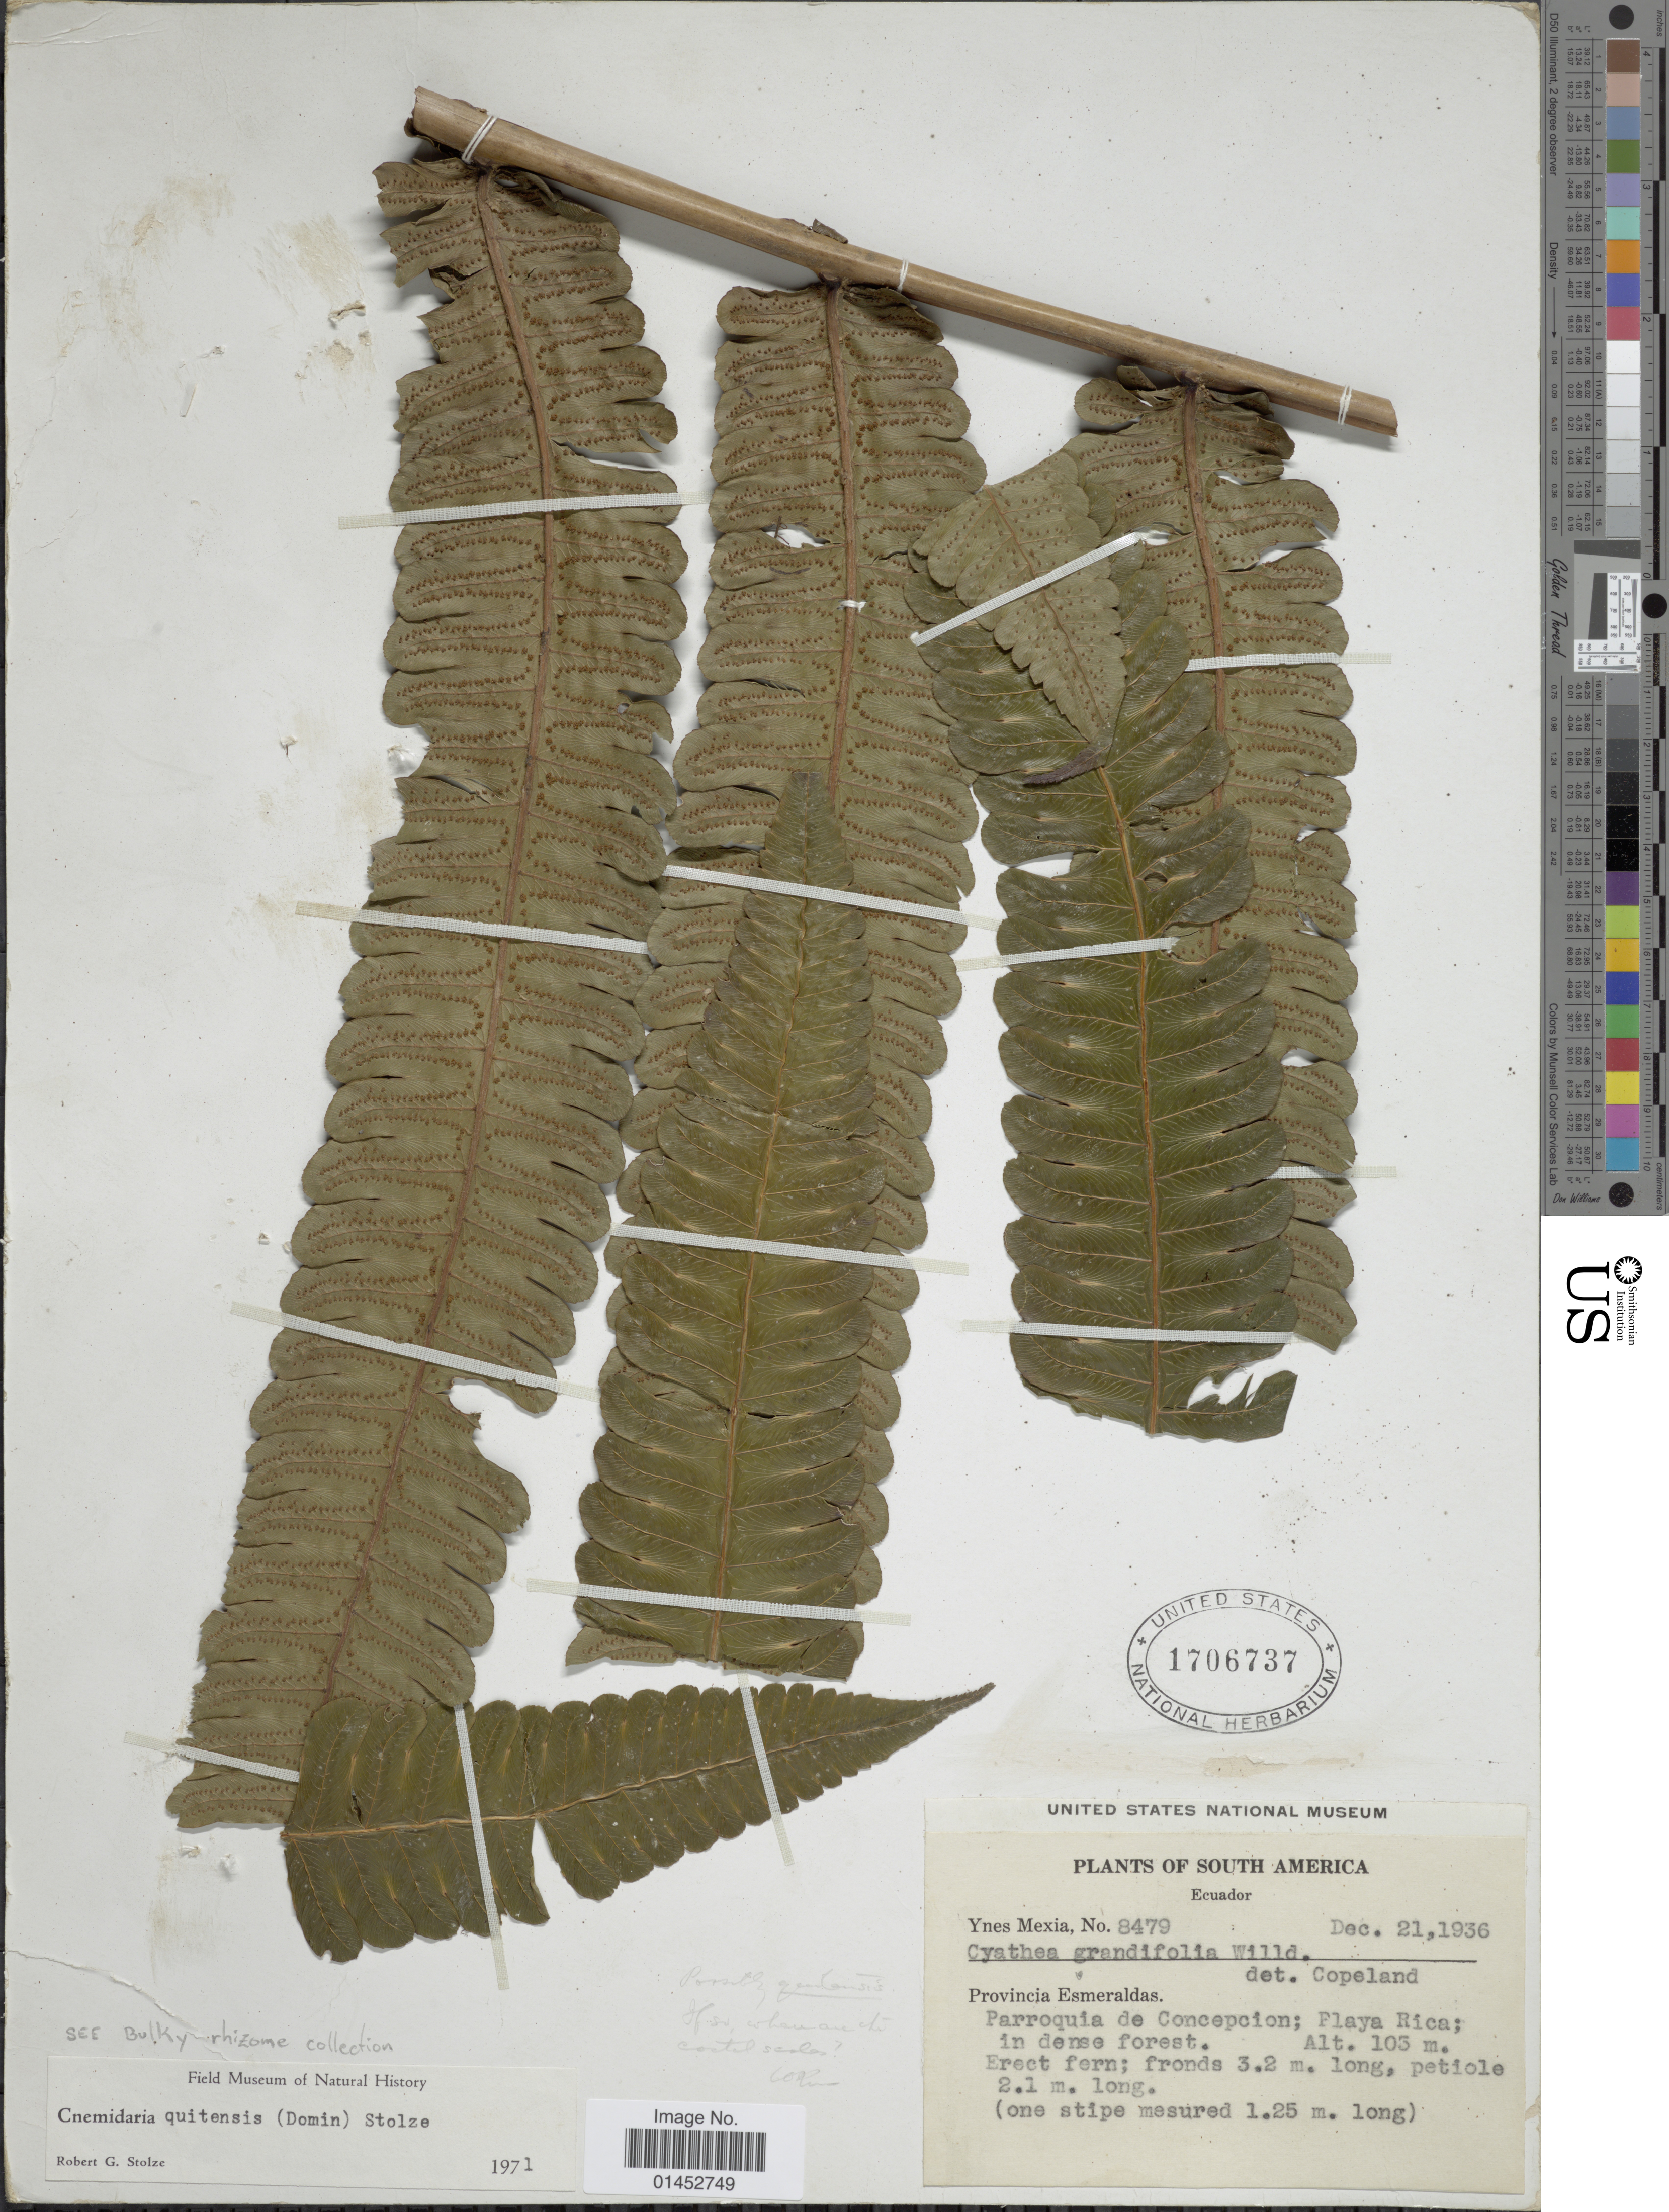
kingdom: Plantae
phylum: Tracheophyta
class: Polypodiopsida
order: Cyatheales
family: Cyatheaceae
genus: Cyathea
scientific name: Cyathea quitensis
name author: C. Chr.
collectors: Y. Mexia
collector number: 8479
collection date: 1936-12-21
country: Ecuador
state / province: Esmeraldas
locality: Parroquia de Concepcion; Flaya Rica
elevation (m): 103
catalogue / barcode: US 1706737